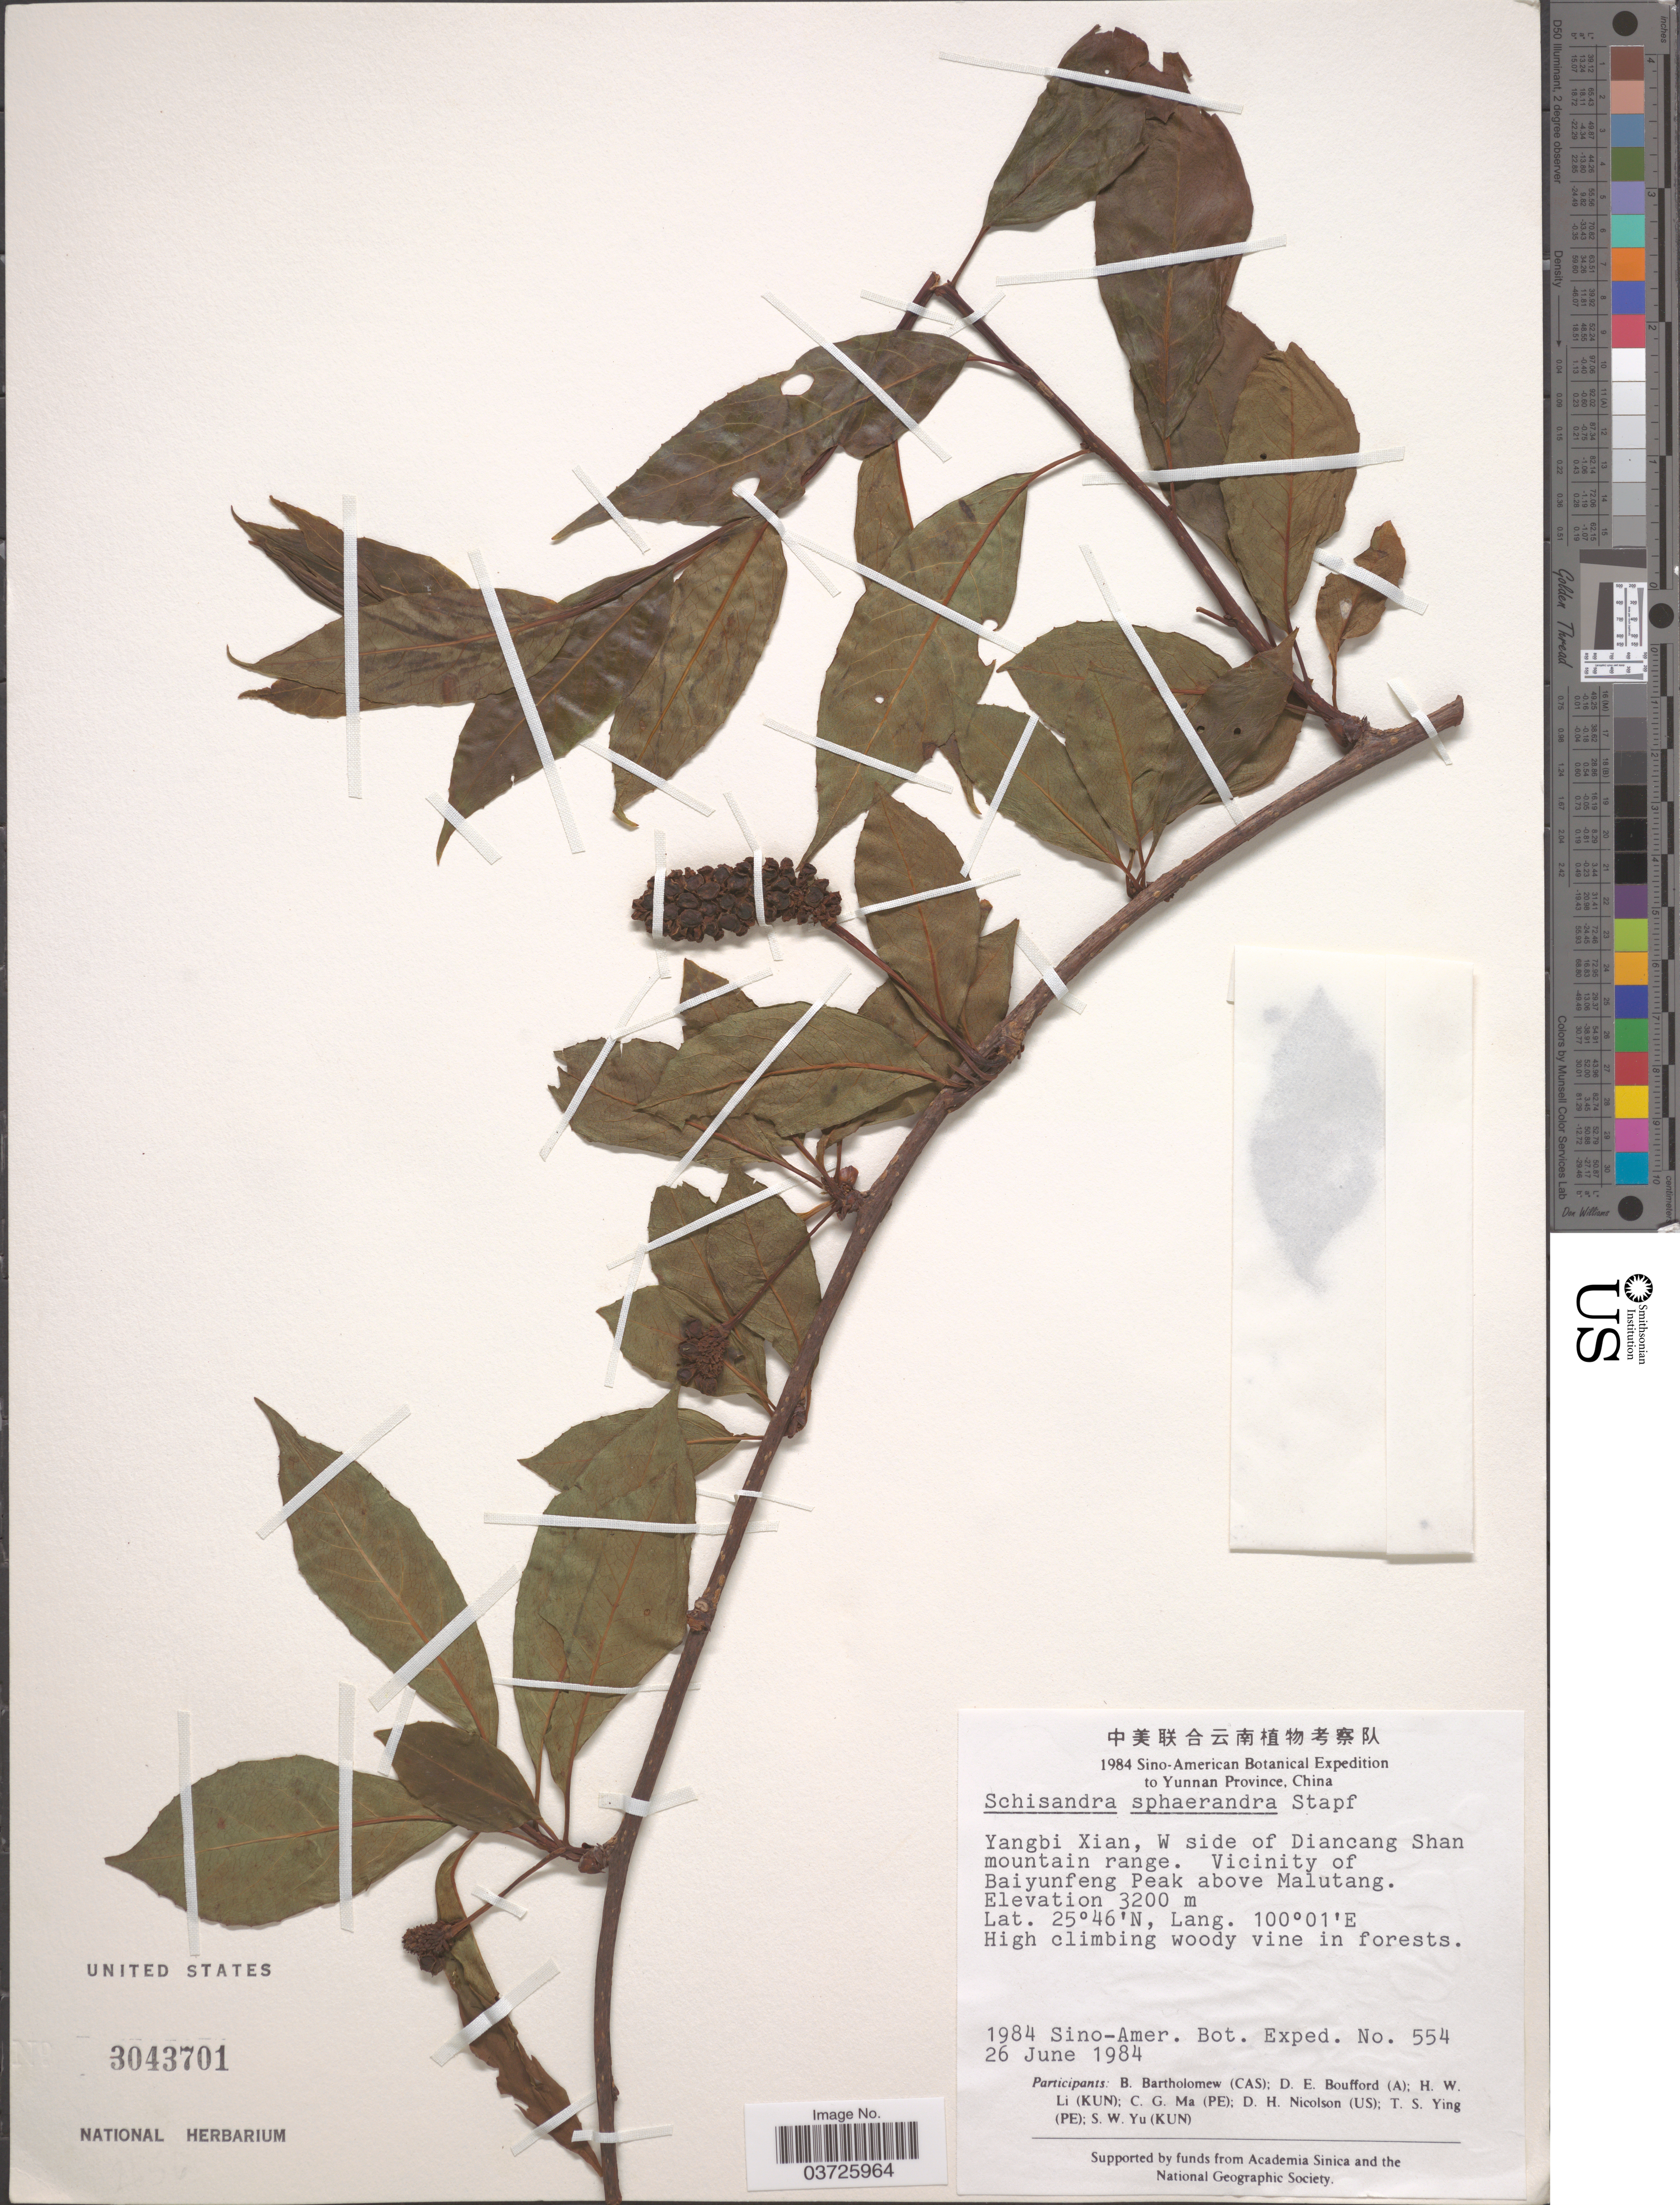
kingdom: Plantae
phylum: Tracheophyta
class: Magnoliopsida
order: Austrobaileyales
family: Schisandraceae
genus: Schisandra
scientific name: Schisandra grandiflora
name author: (Wall.) Hook. f. & Thoms.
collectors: Sino-Amer. Bot. Exped. 1984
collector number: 554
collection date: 1984-06-26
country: China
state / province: Yunnan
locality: Yangbi Xian, W side of Diancang Shan mountain range. Vicinity of Baiyunfeng Peak above Malutang.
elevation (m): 3200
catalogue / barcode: US 3043701